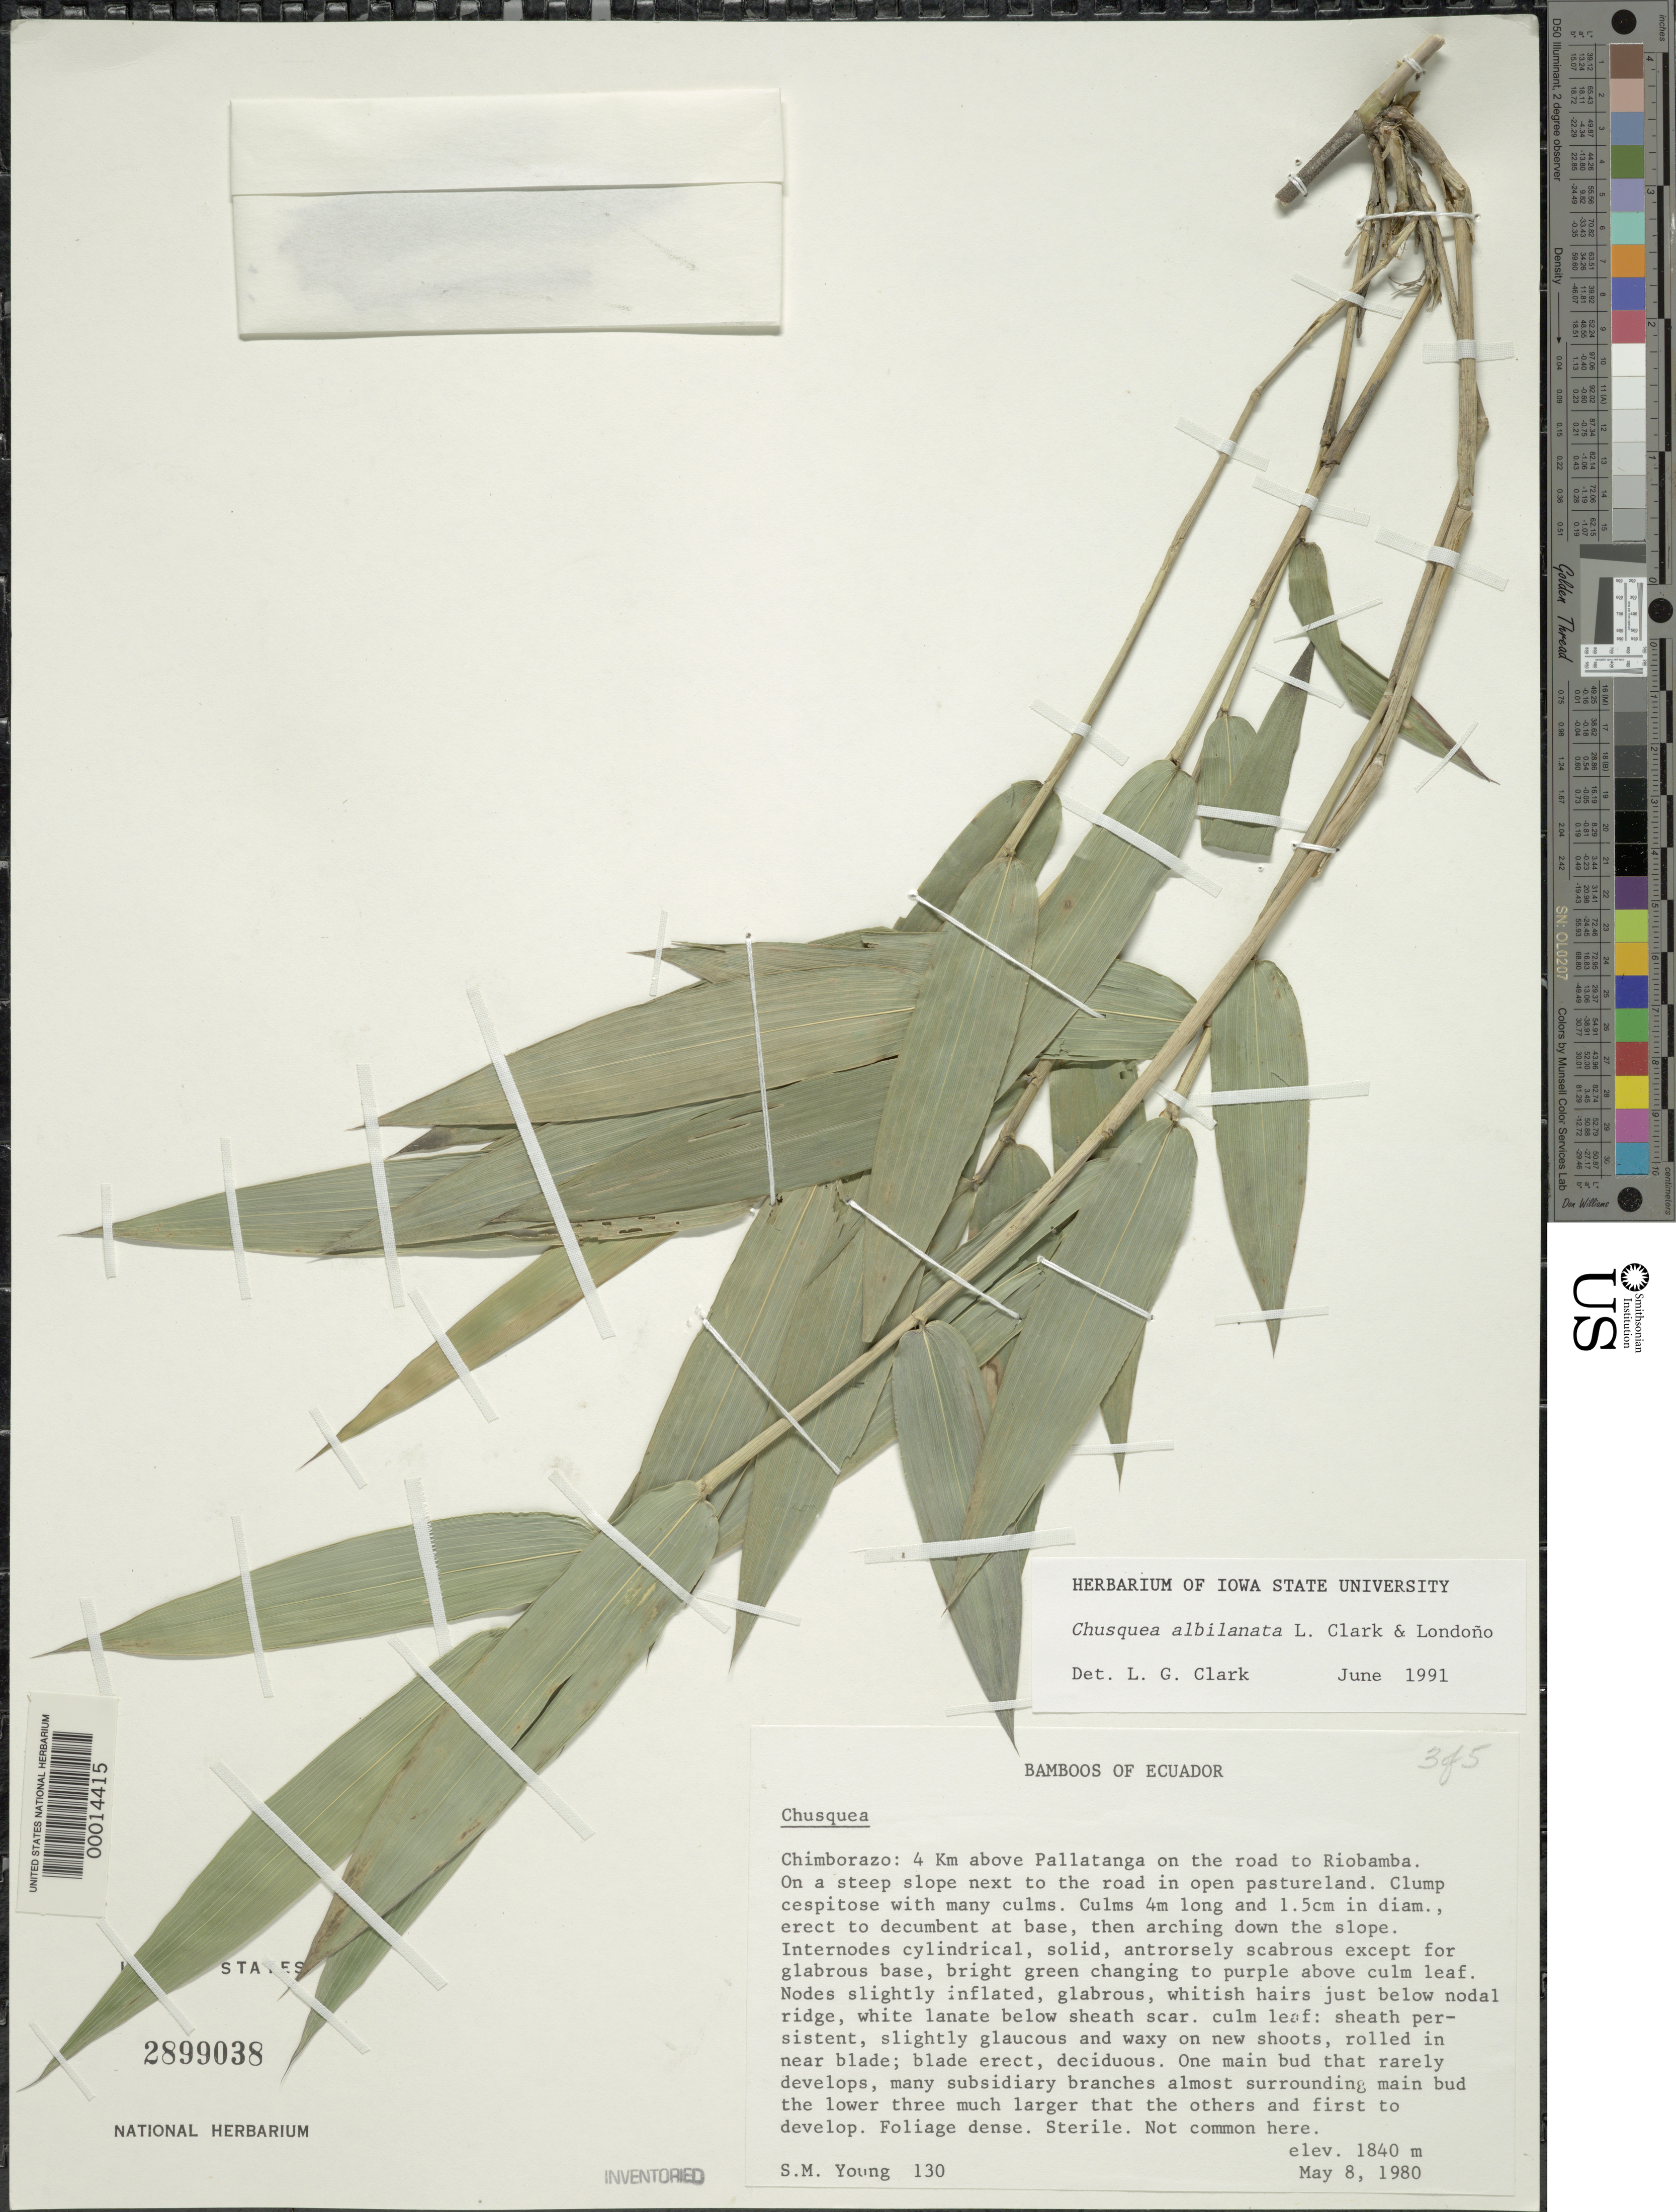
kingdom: Plantae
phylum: Tracheophyta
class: Liliopsida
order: Poales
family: Poaceae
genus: Chusquea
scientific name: Chusquea albilanata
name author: L.G. Clark & Londoño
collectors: S. Young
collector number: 130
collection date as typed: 08 May 1980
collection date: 1980-05-08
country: Ecuador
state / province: Chimborazo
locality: Pallatanga/Riobamba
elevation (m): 1840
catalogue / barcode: US 2899038